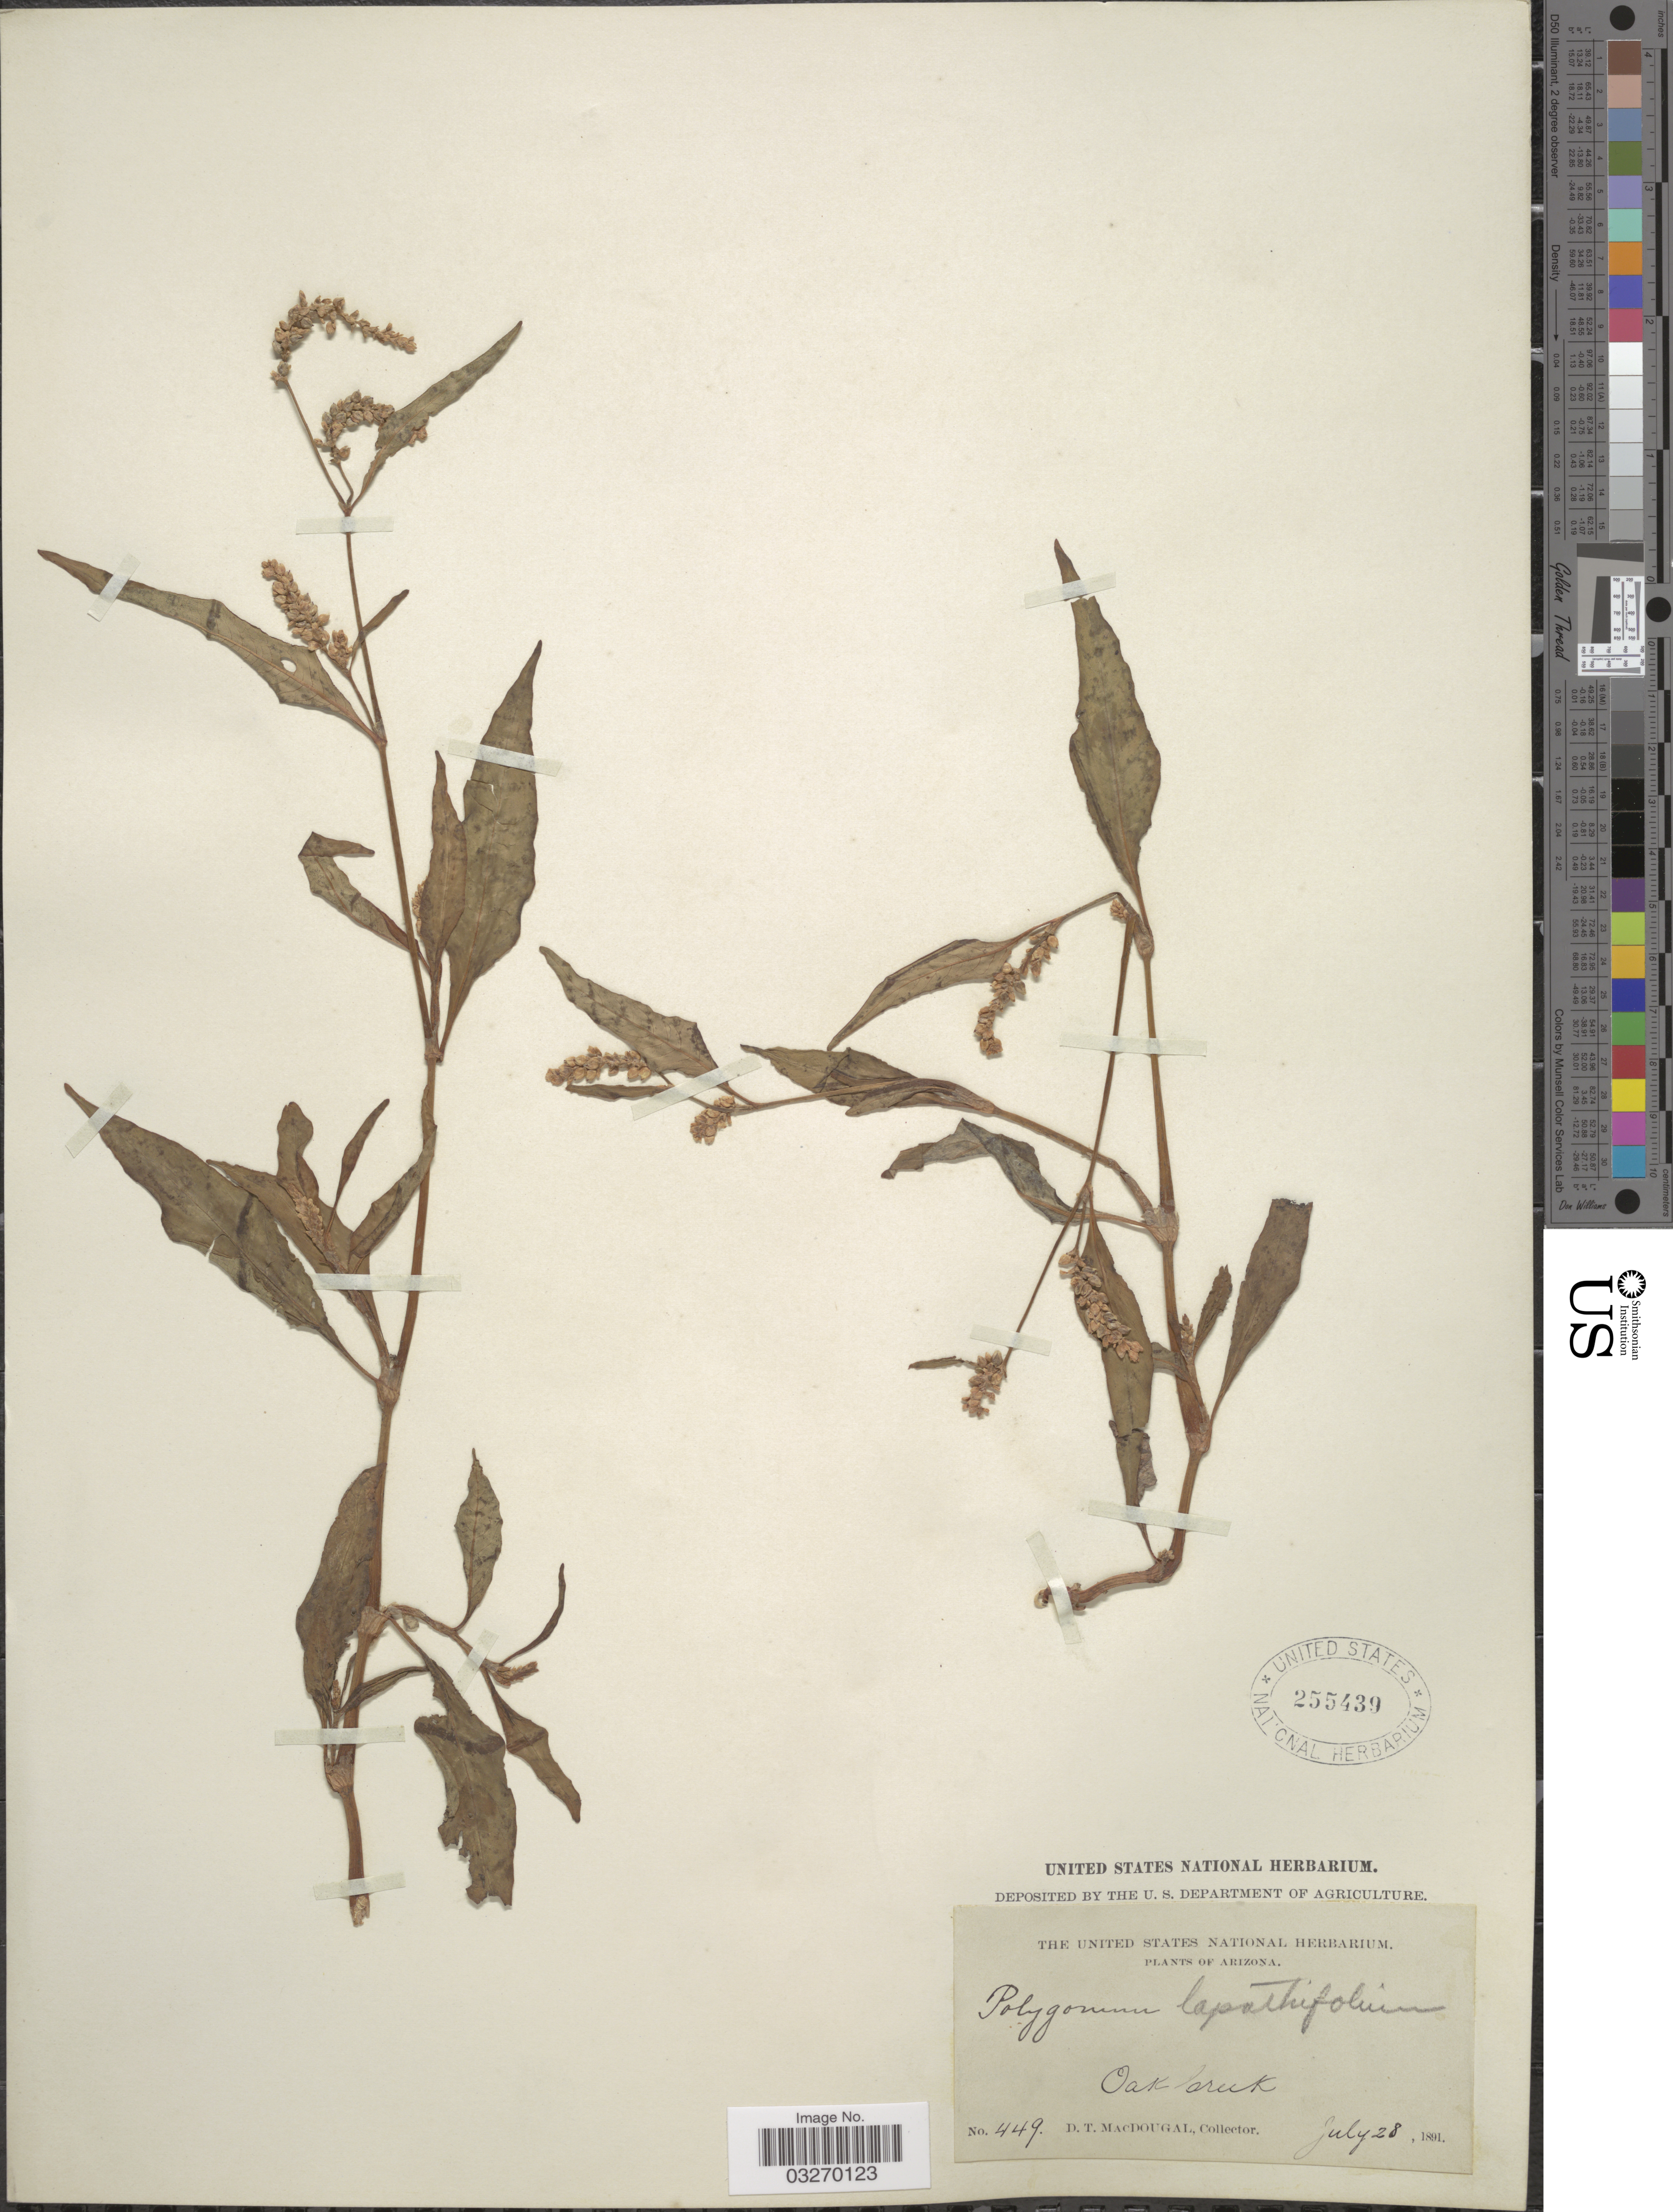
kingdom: Plantae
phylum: Tracheophyta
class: Magnoliopsida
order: Caryophyllales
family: Polygonaceae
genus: Persicaria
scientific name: Persicaria lapathifolia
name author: (L.) Delarbre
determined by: Atha, D. E.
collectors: D. T. MacDougal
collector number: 449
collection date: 1891-07-28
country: United States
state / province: Arizona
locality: Oak Creek.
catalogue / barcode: US 255439